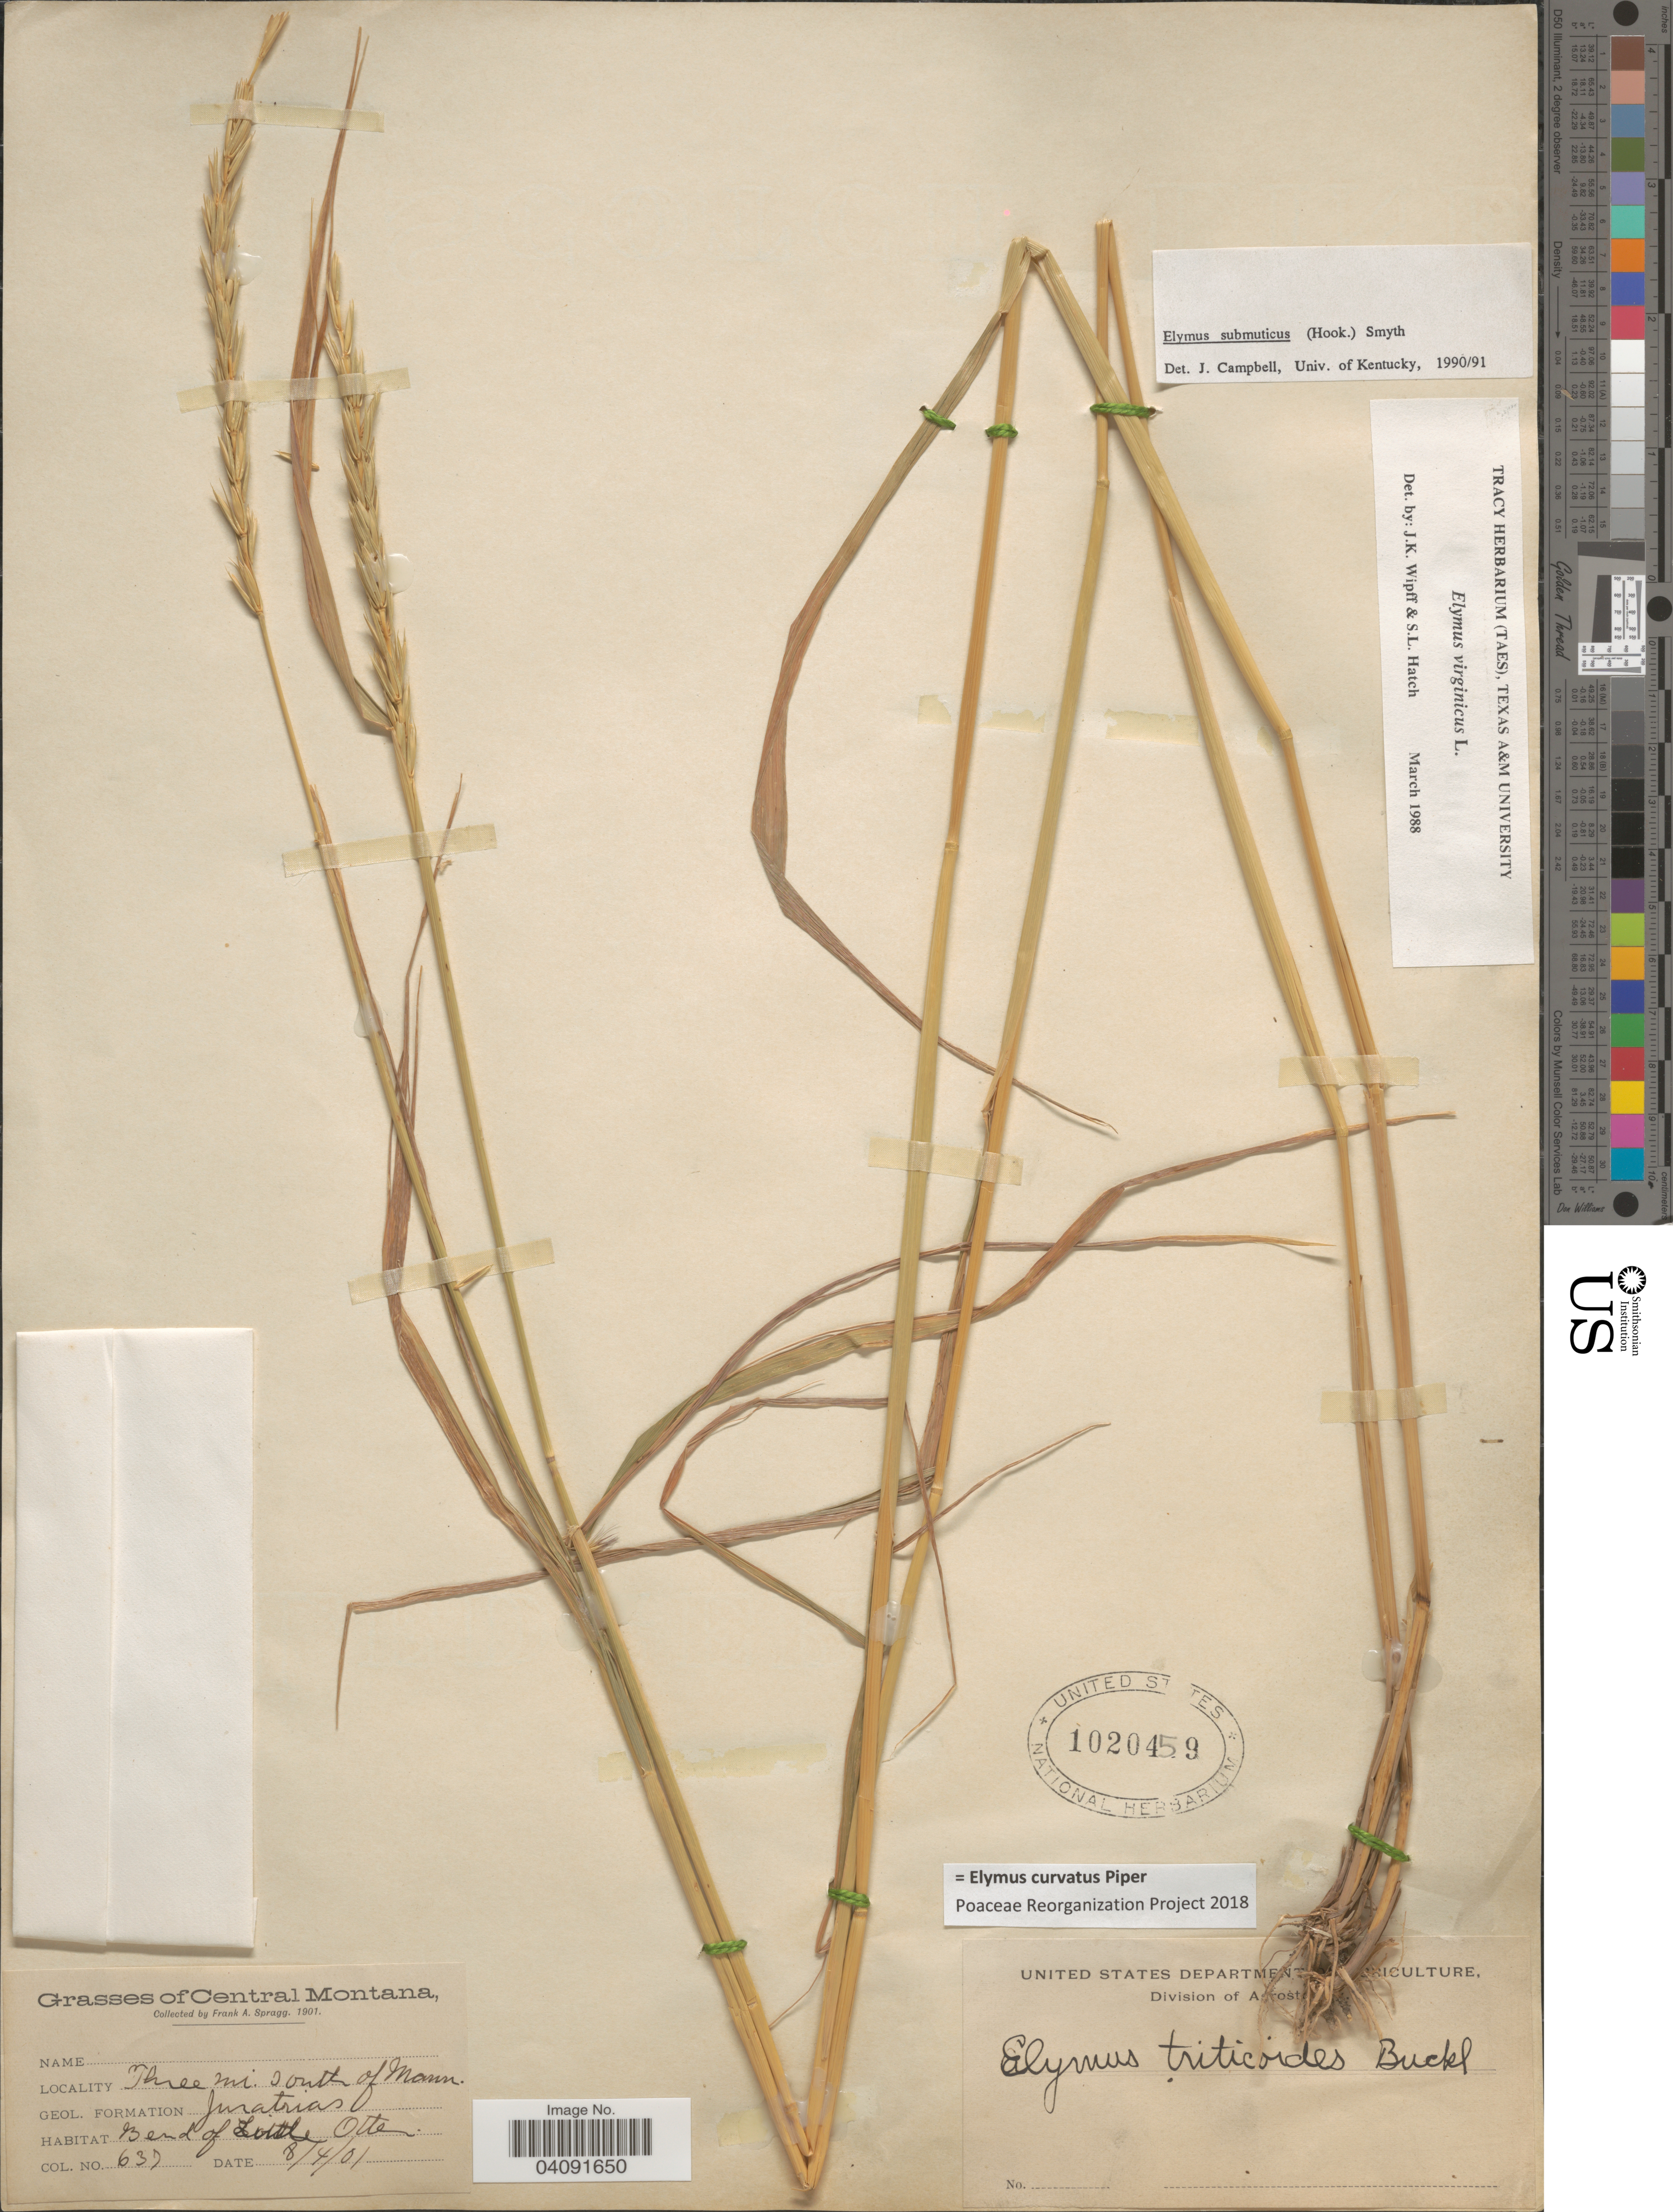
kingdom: Plantae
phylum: Tracheophyta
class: Liliopsida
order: Poales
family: Poaceae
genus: Elymus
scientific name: Elymus curvatus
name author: Piper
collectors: F. Spragg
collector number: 637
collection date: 1901-08-04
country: United States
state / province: Montana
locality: Central Montana. Three mi. south of Mann. Bend of Little Otter.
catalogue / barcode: US 1020459